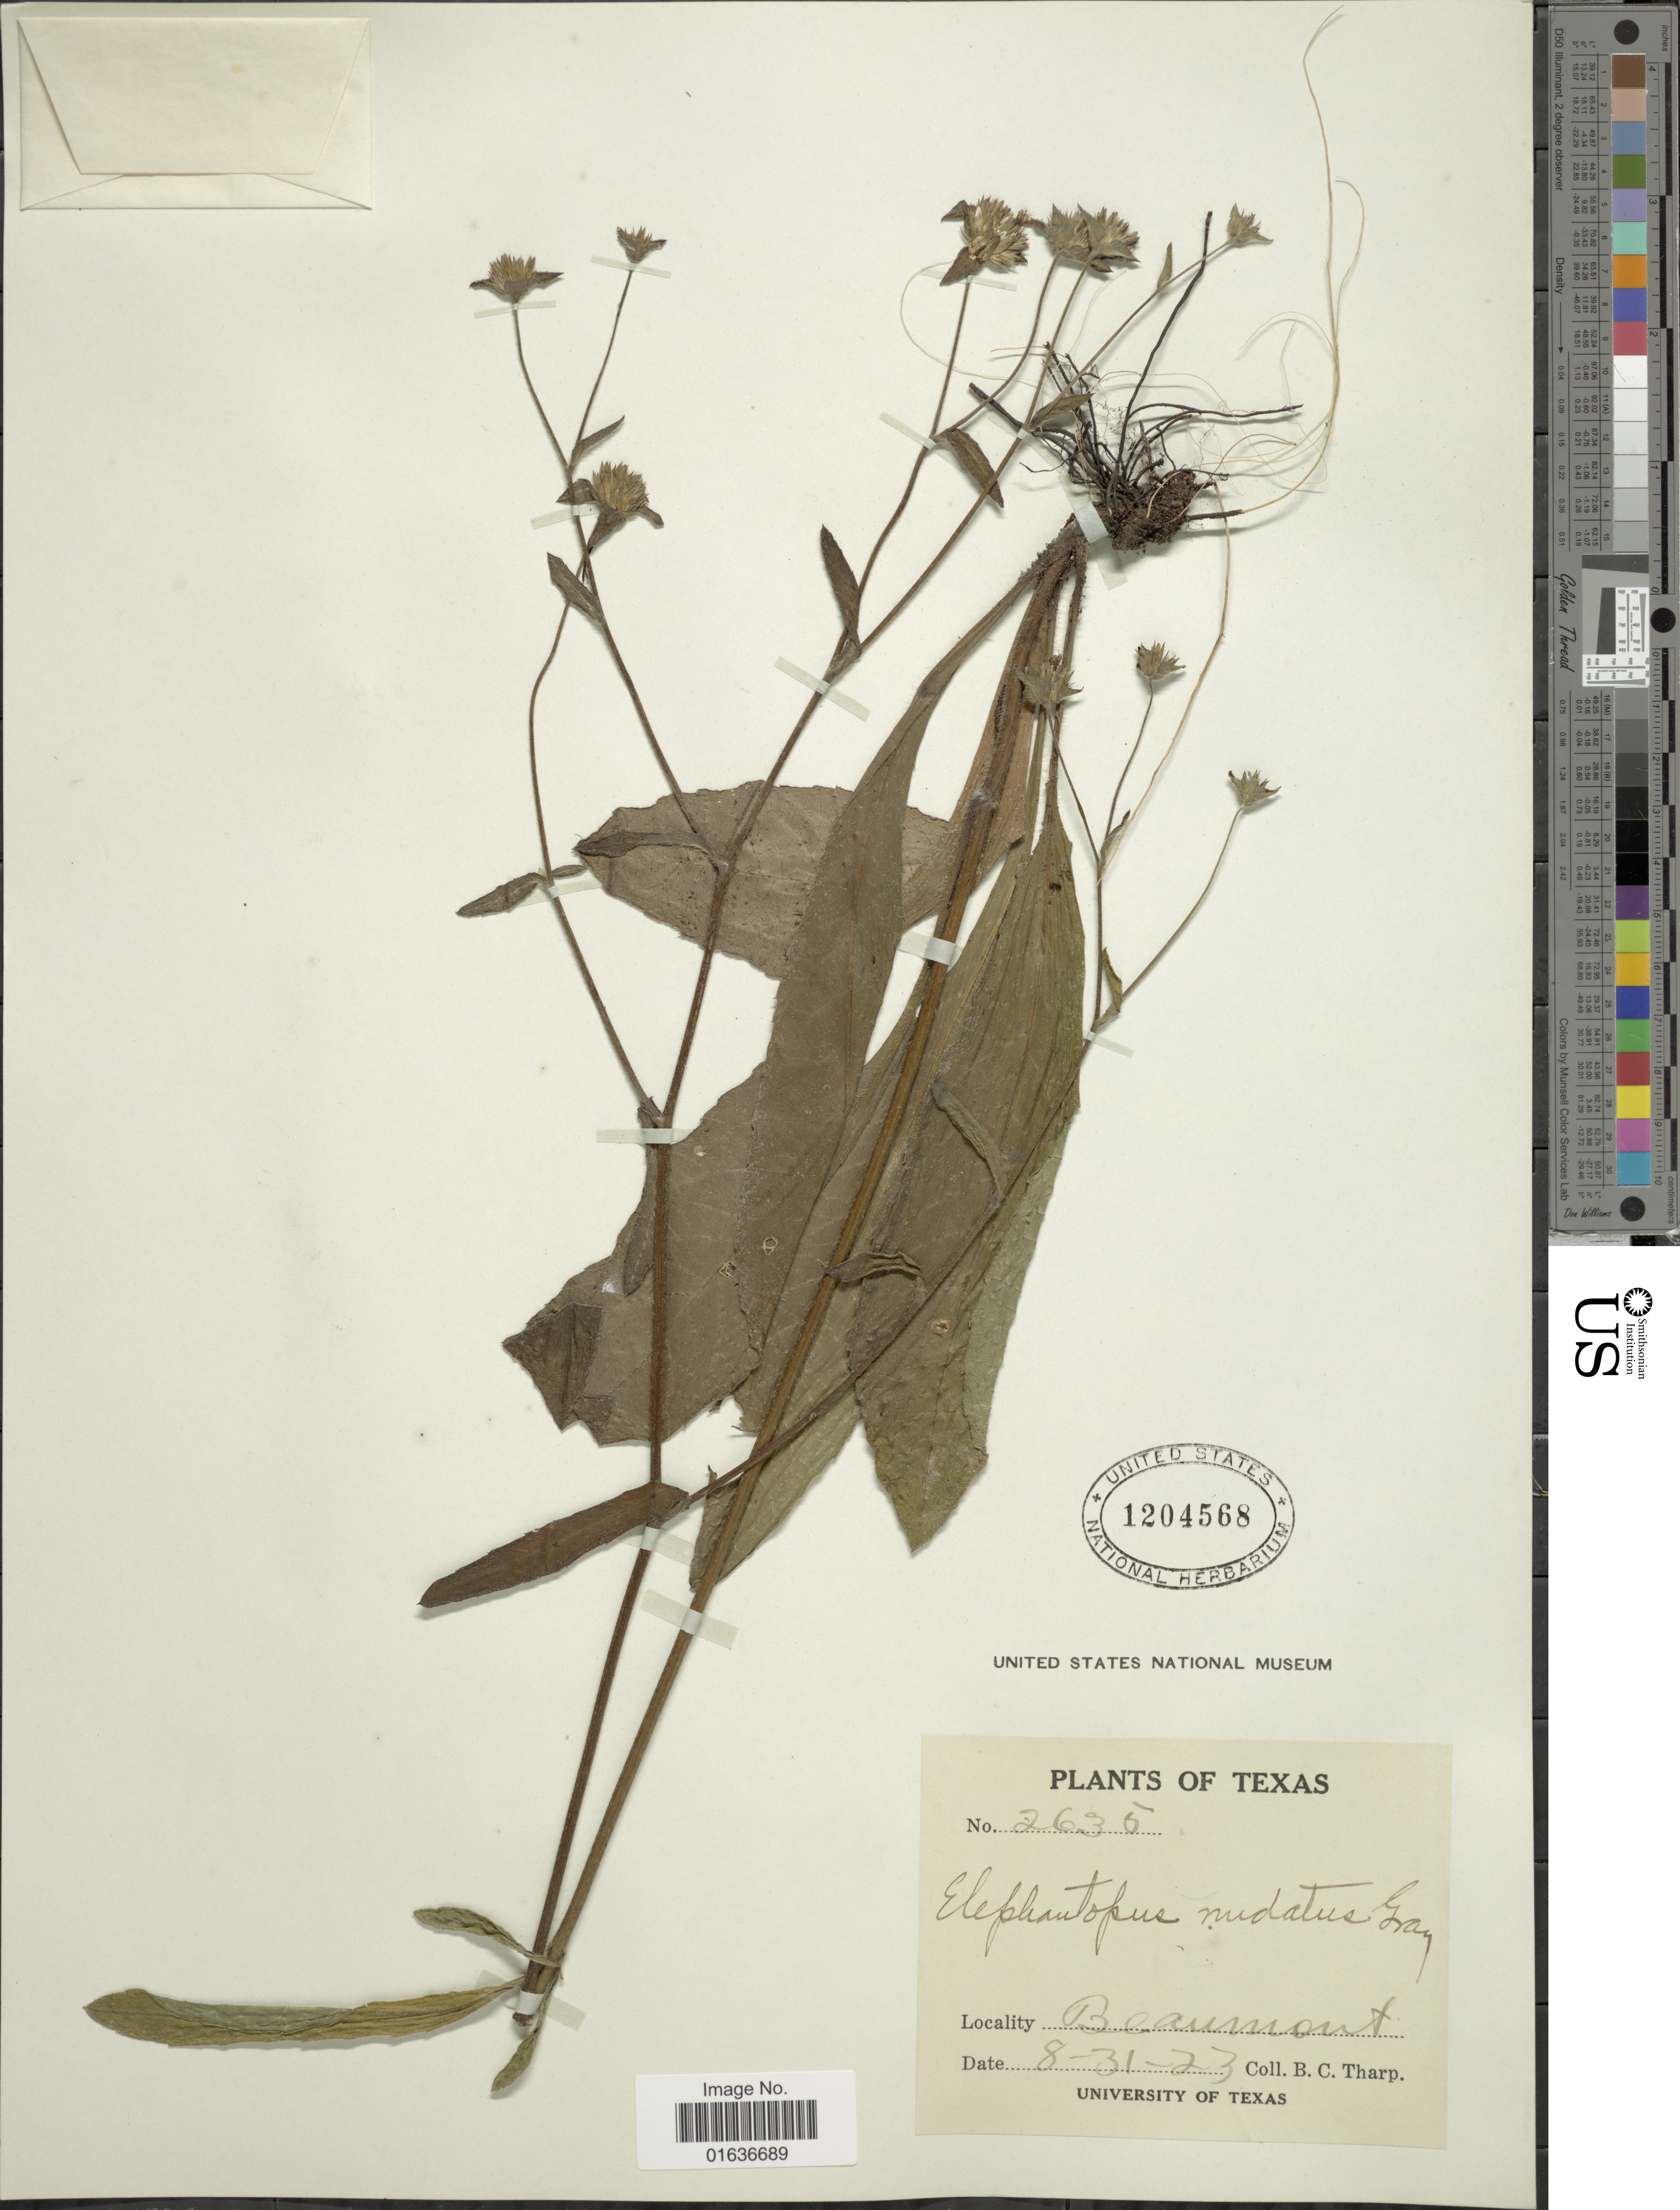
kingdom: Plantae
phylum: Tracheophyta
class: Magnoliopsida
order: Asterales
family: Asteraceae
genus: Elephantopus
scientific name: Elephantopus nudatus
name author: A. Gray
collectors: B. C. Tharp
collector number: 2635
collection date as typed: Transcribed d/m/y: 31/8/23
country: United States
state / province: Texas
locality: Beaumont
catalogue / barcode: US 1204568